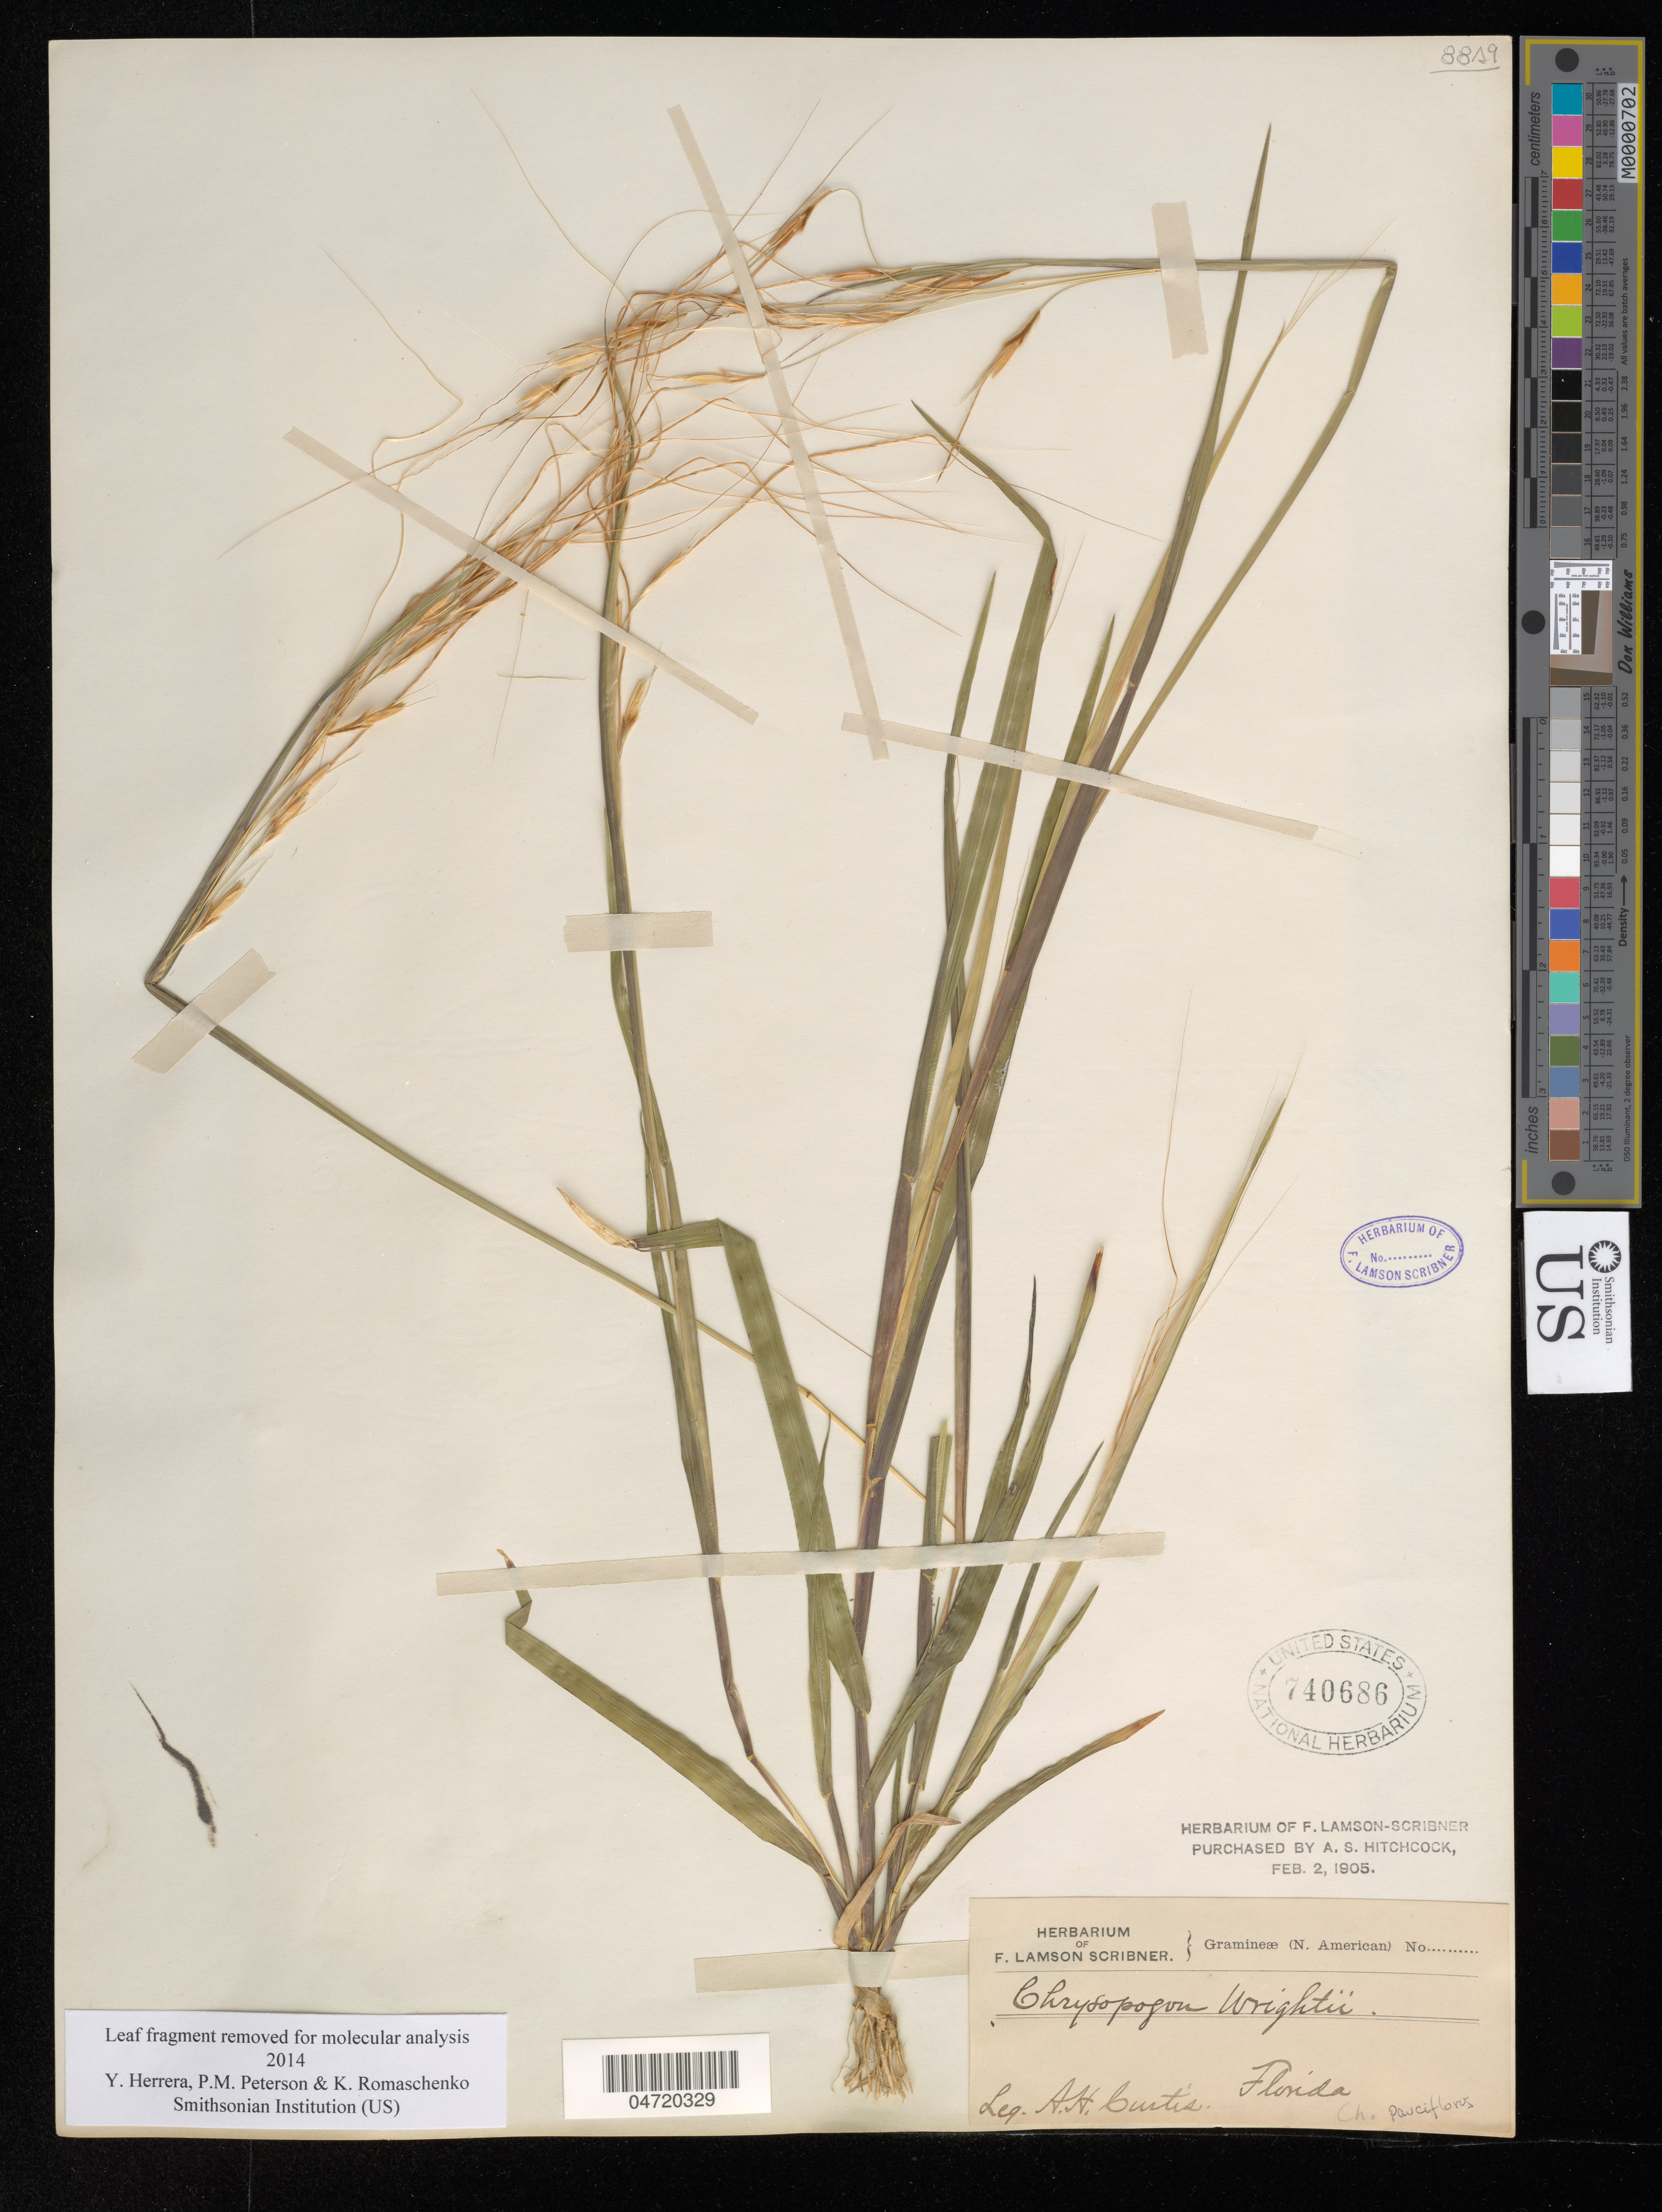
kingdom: Plantae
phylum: Tracheophyta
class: Liliopsida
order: Poales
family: Poaceae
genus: Chrysopogon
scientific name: Chrysopogon wrightii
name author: Munro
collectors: A. Curtis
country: United States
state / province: Florida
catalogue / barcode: US 740686